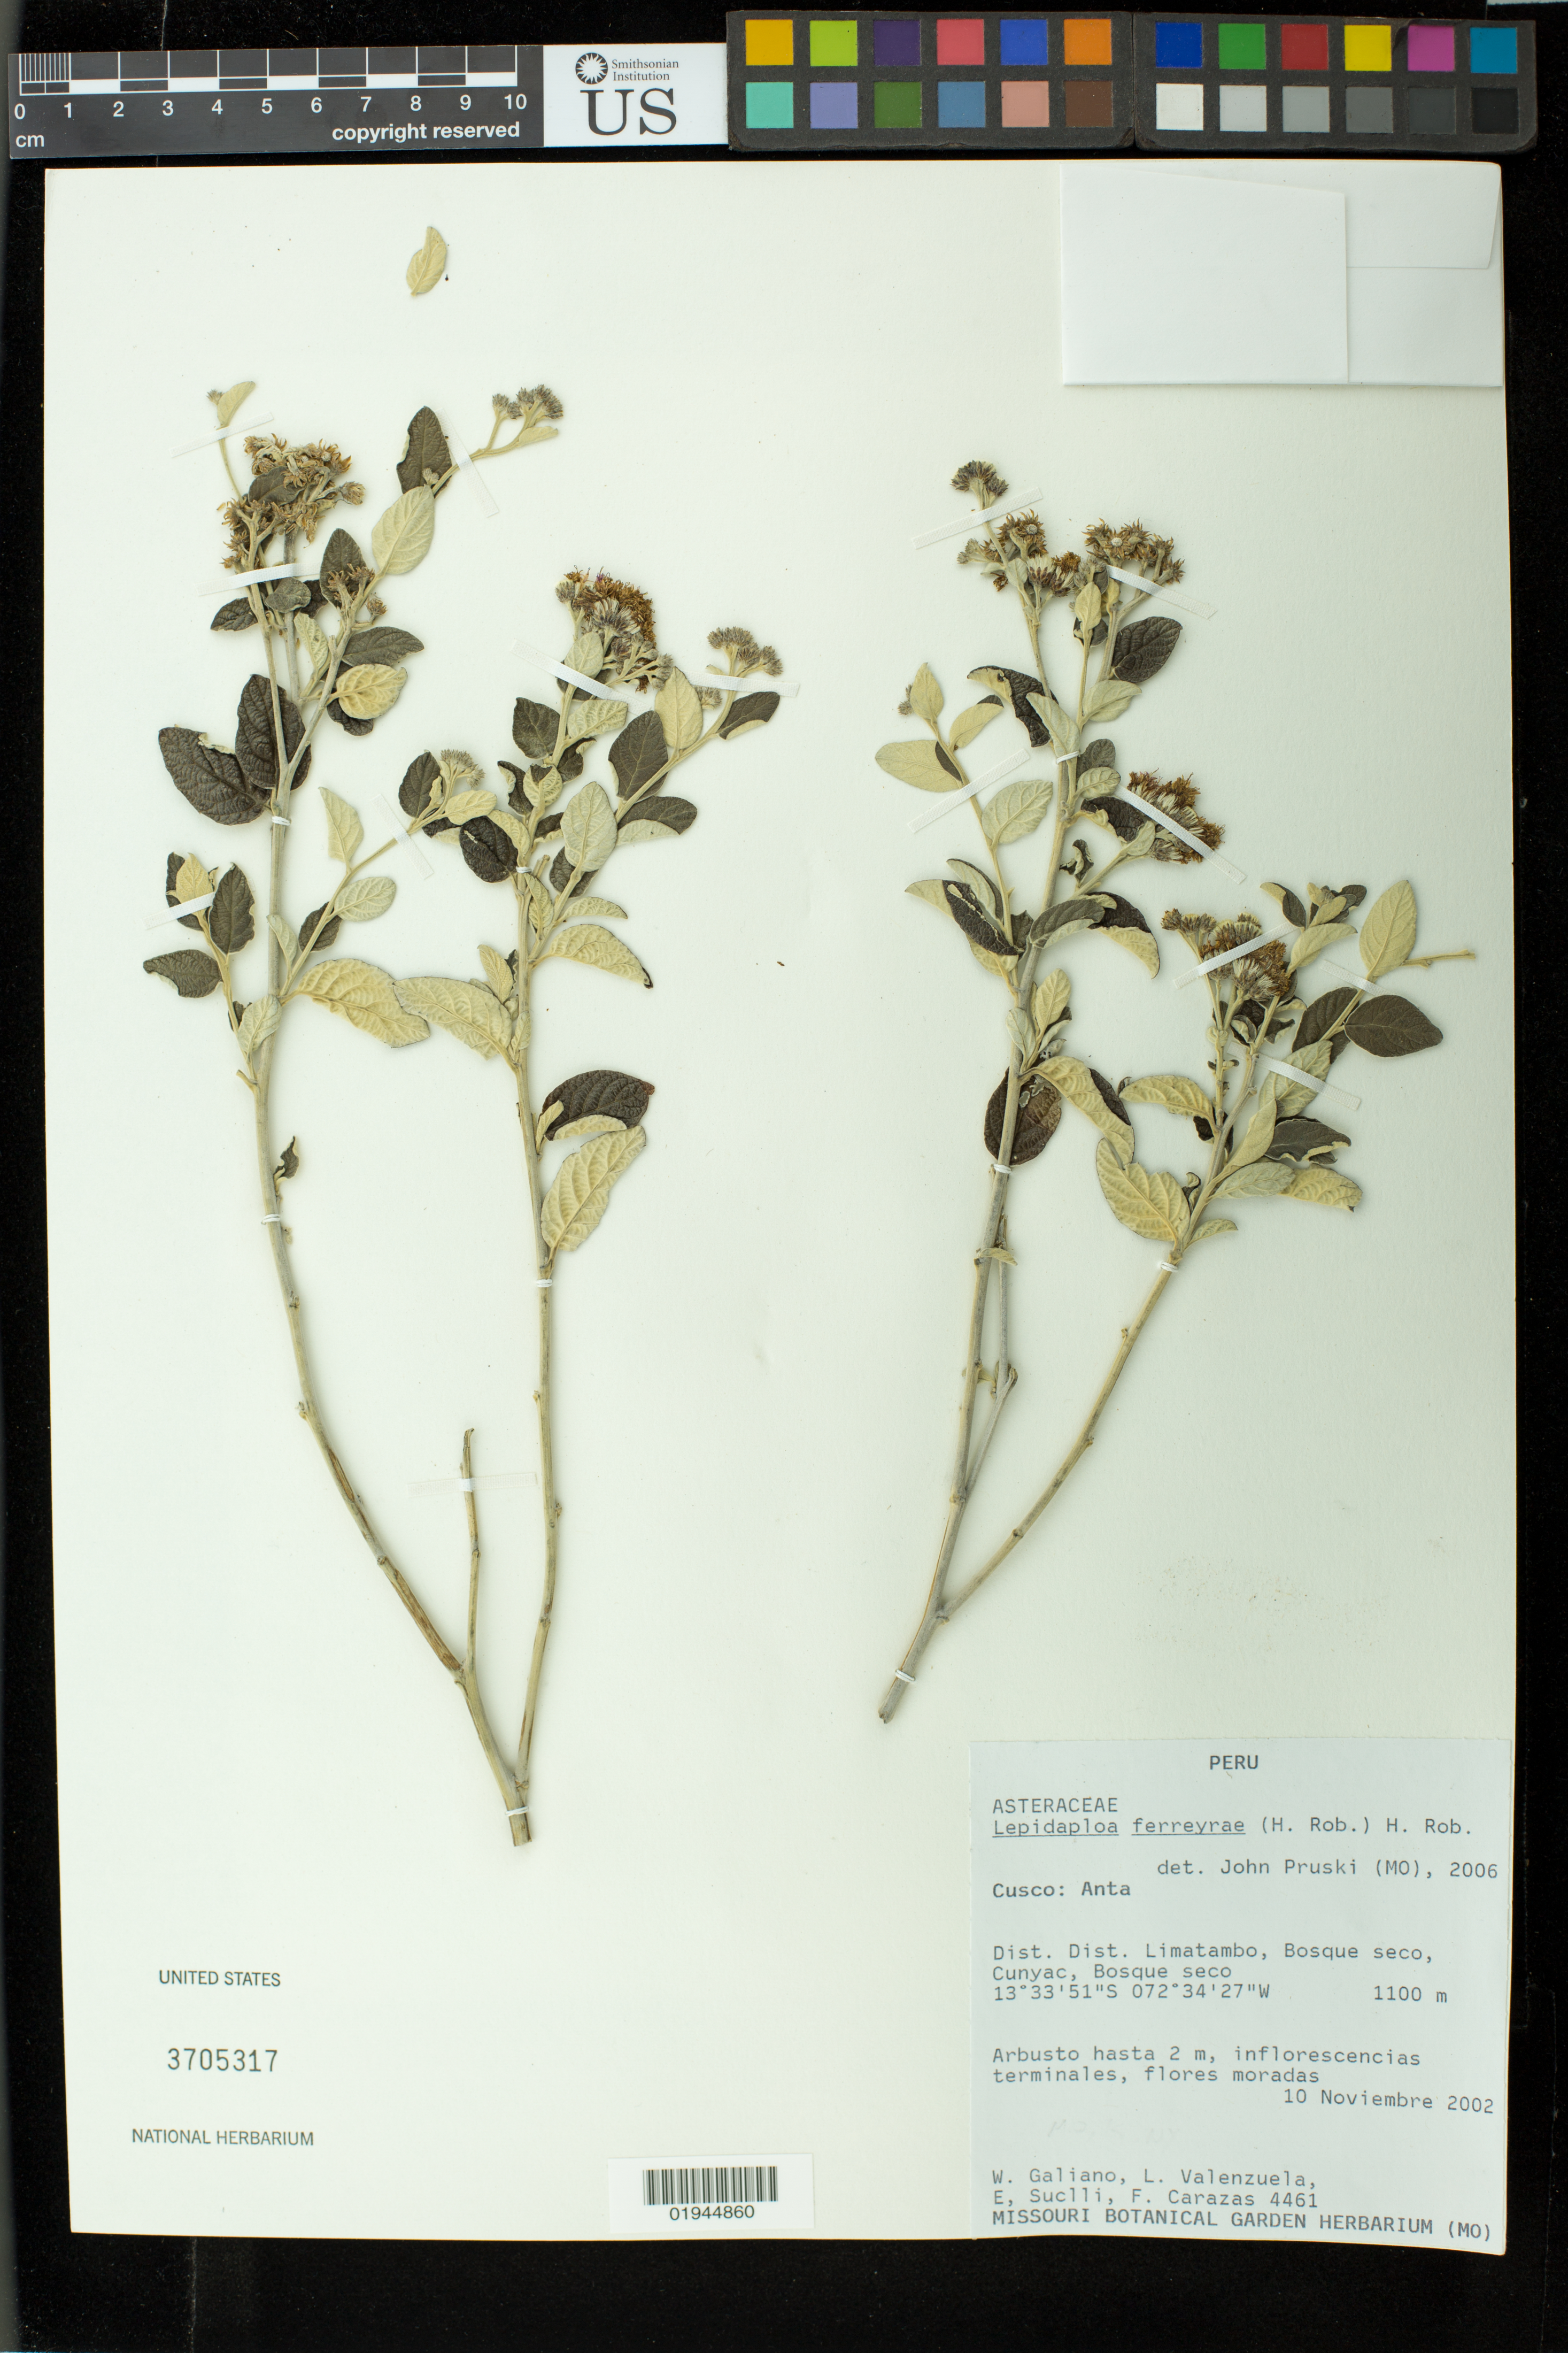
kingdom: Plantae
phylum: Tracheophyta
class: Magnoliopsida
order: Asterales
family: Asteraceae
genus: Lepidaploa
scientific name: Lepidaploa ferreyrae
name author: (H. Rob.) H. Rob.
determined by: Pruski, J. F.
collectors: W. Galiano, L. Valenzuela, E. Suclli & F. Carazas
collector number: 4461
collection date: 2002-11-10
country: Peru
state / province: Cusco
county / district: Anta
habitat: bosque seco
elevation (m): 1100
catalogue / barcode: US 3705317